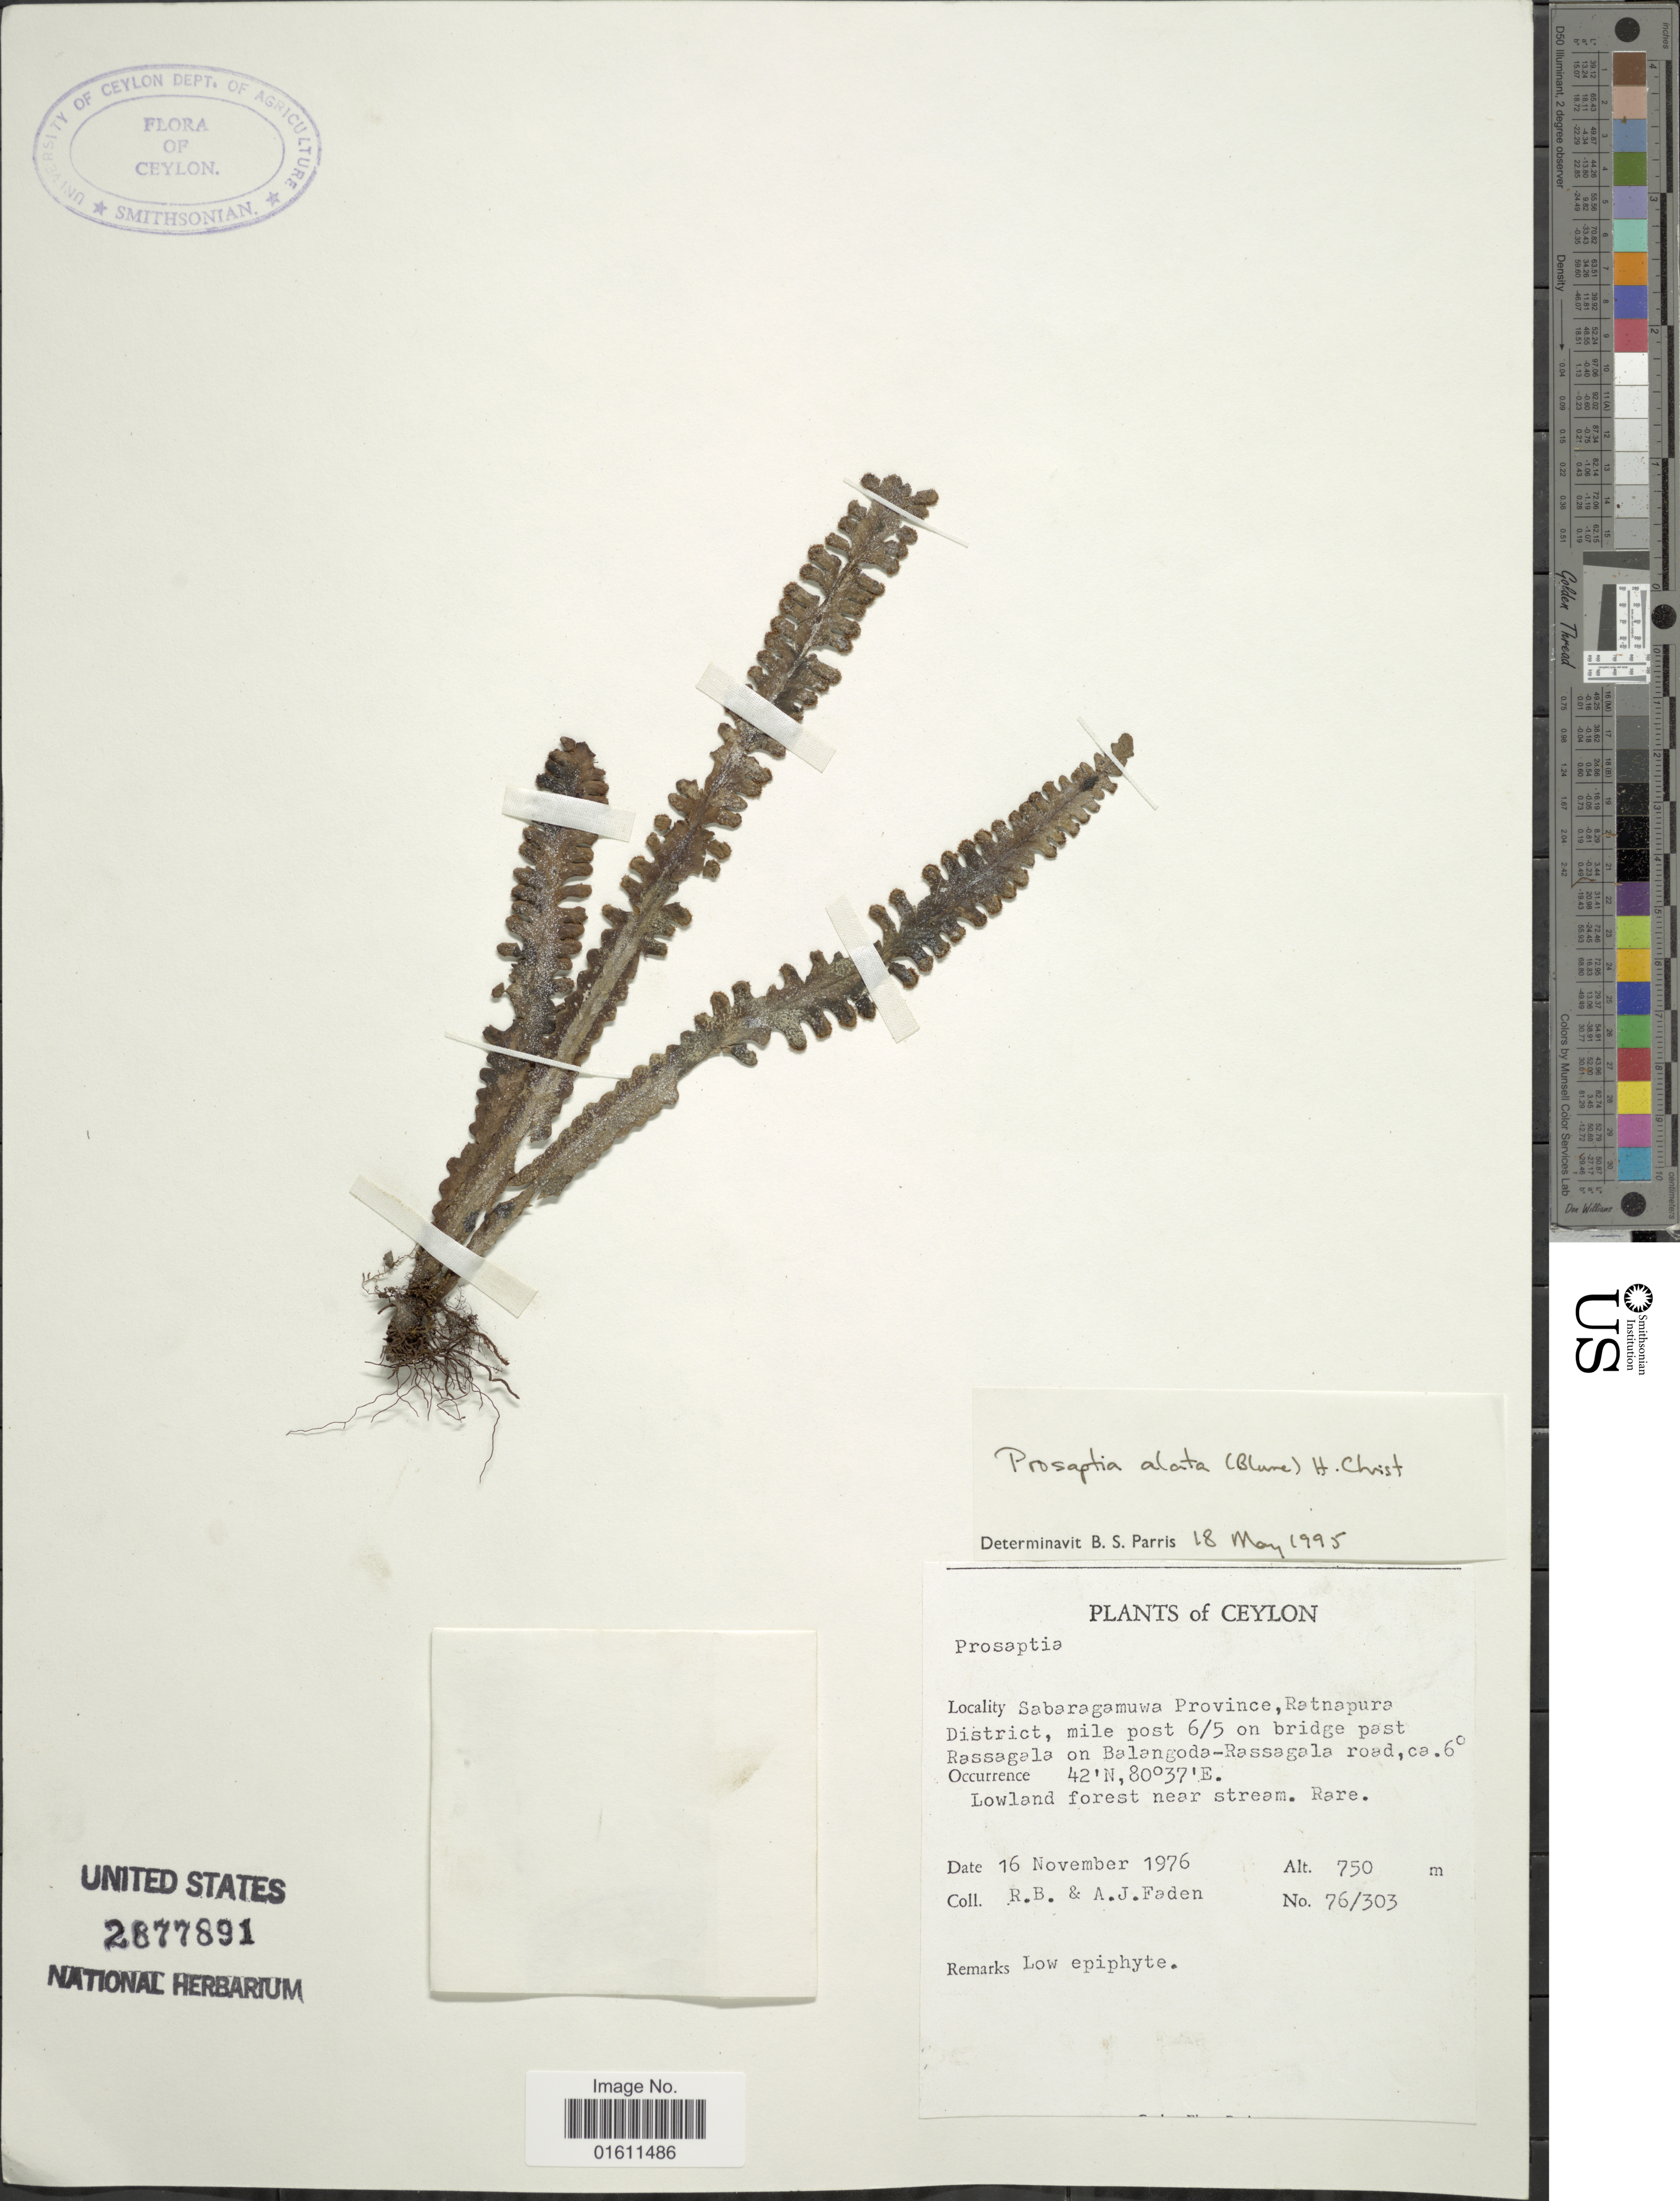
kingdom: Plantae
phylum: Tracheophyta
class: Polypodiopsida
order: Polypodiales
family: Polypodiaceae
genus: Prosaptia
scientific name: Prosaptia alata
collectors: R. B. Faden & A. J. Faden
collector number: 76/303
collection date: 1976-11-16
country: Sri Lanka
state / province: Sabaragamuwa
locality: Ceylon, Sabaragamuwa Province, Ratnapura District, mile post 6/5 on bridge past Rassagala on Balangoda-Rassagala road.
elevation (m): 750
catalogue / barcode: US 2877891